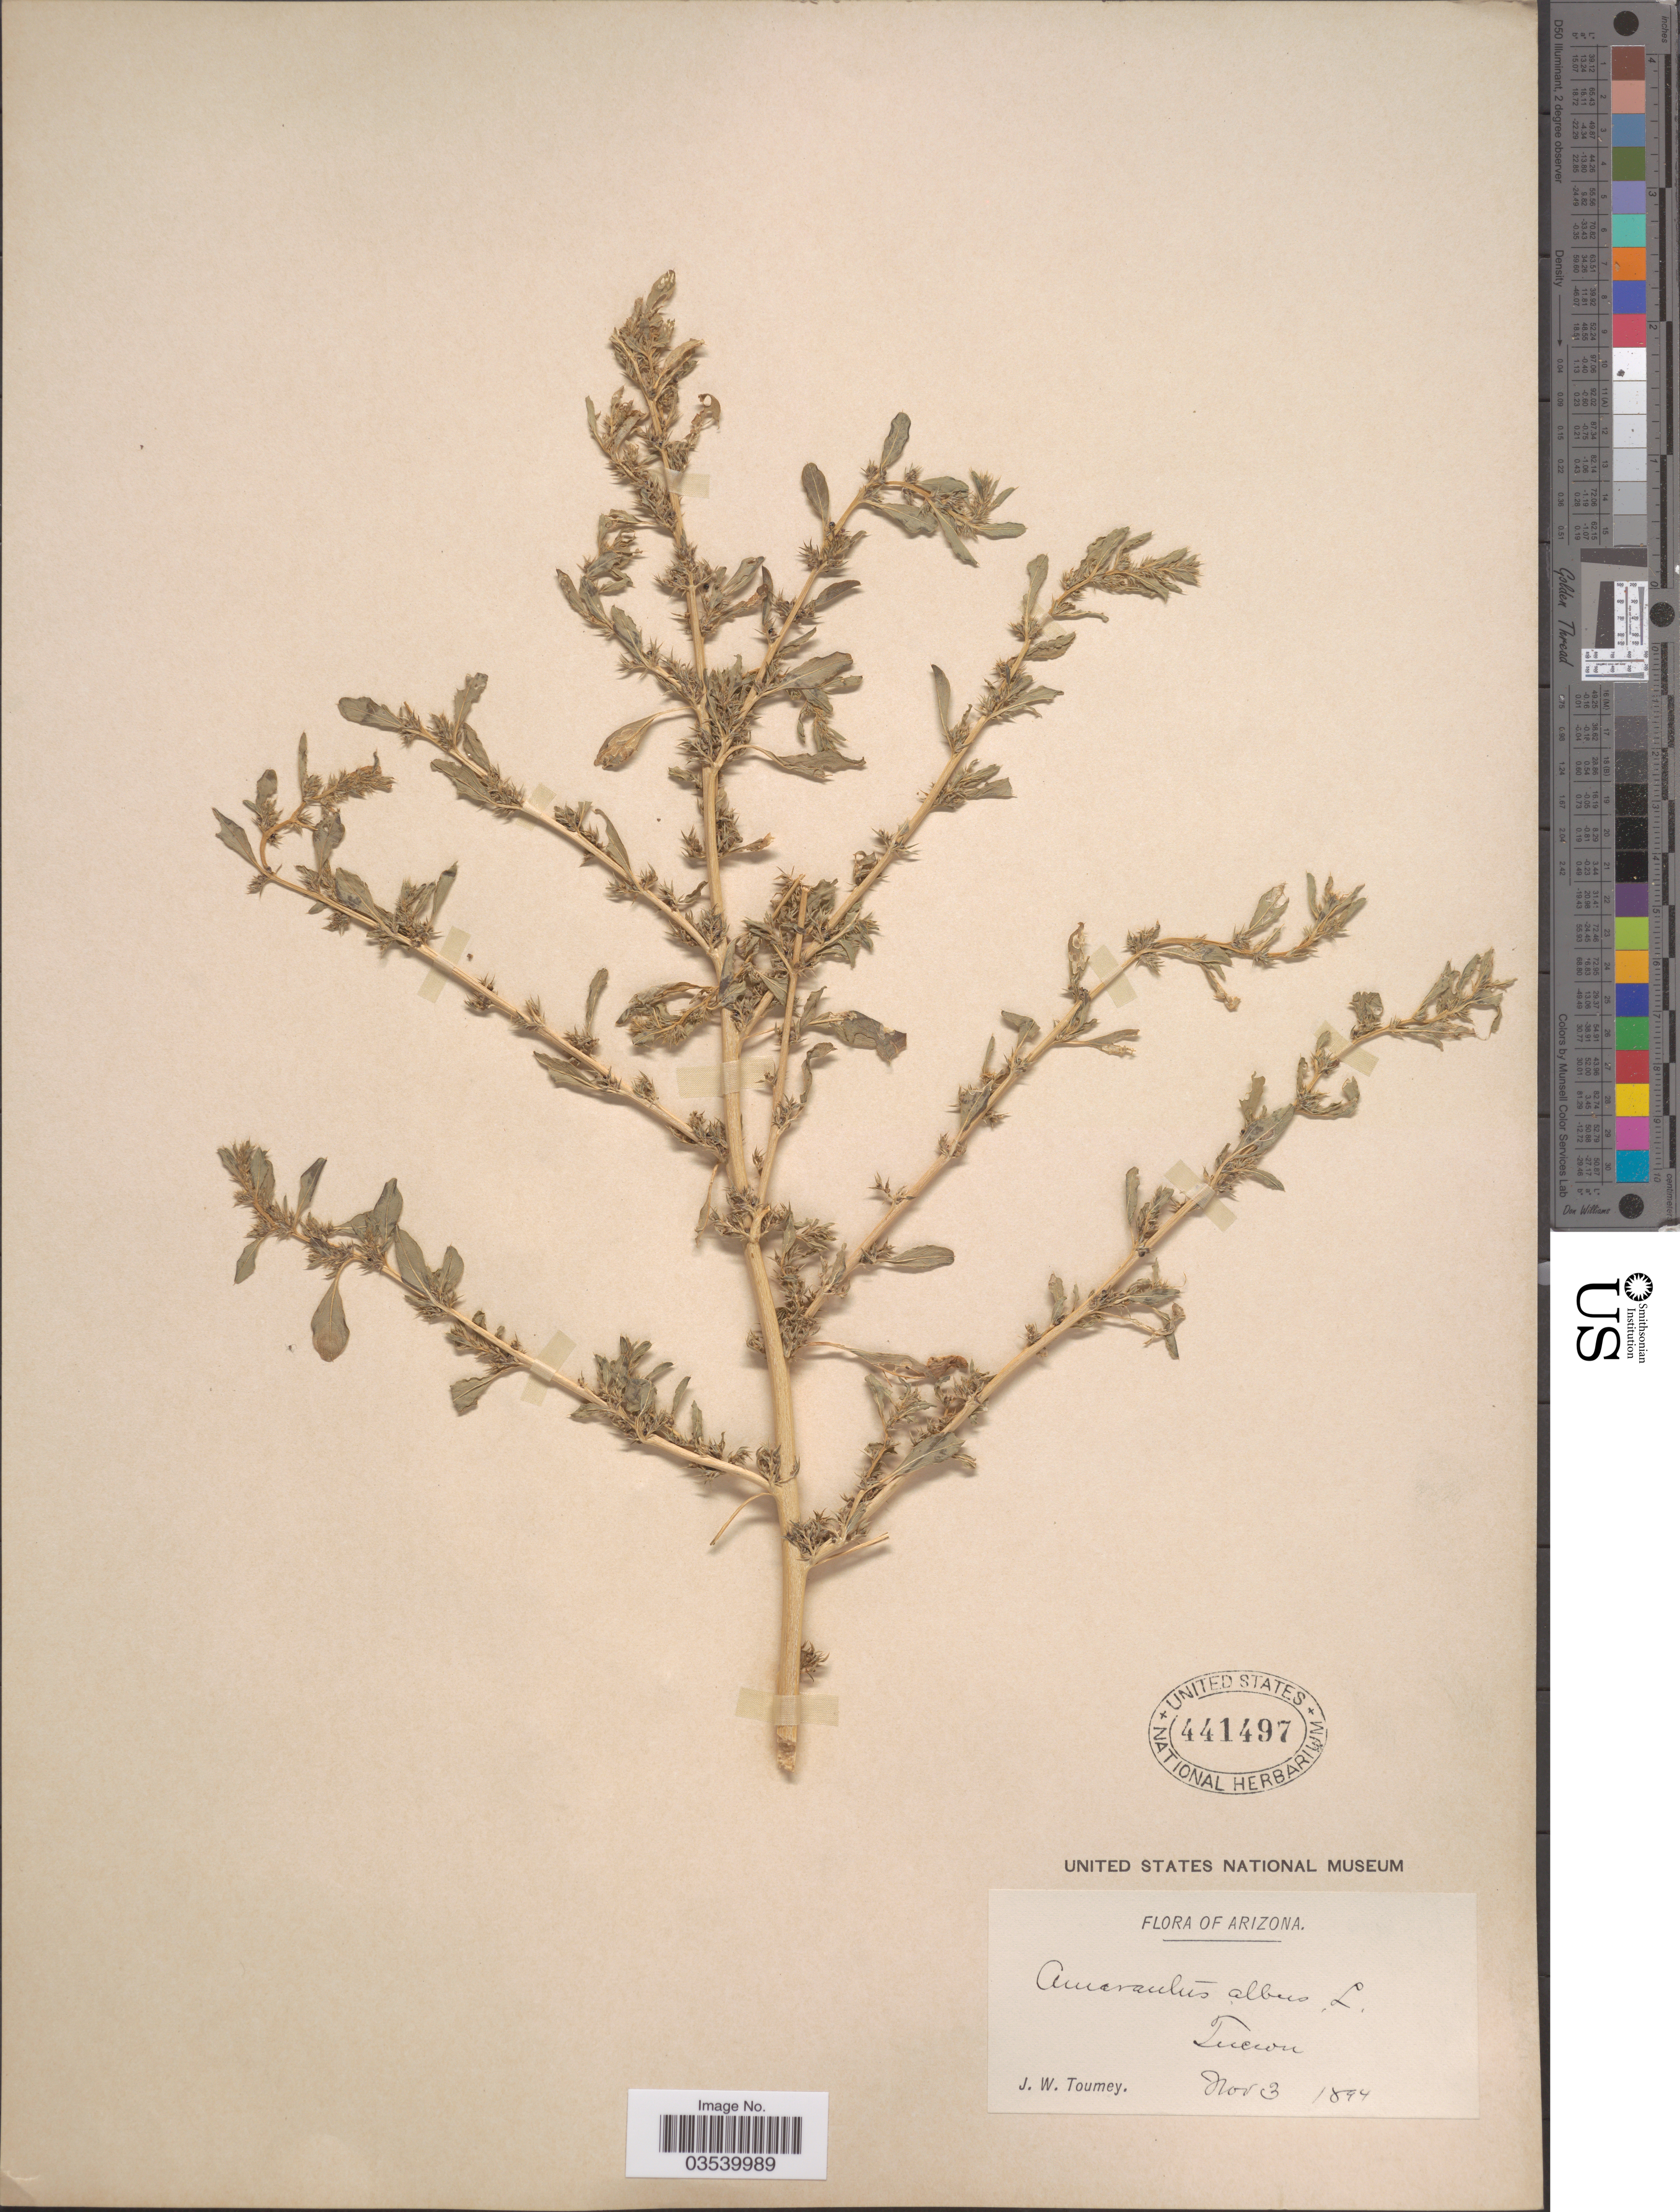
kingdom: Plantae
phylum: Tracheophyta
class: Magnoliopsida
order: Caryophyllales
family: Amaranthaceae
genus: Amaranthus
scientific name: Amaranthus albus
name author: L.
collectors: J. W. Toumey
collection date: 1894-11-03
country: United States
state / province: Arizona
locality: Tucson.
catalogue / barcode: US 441497